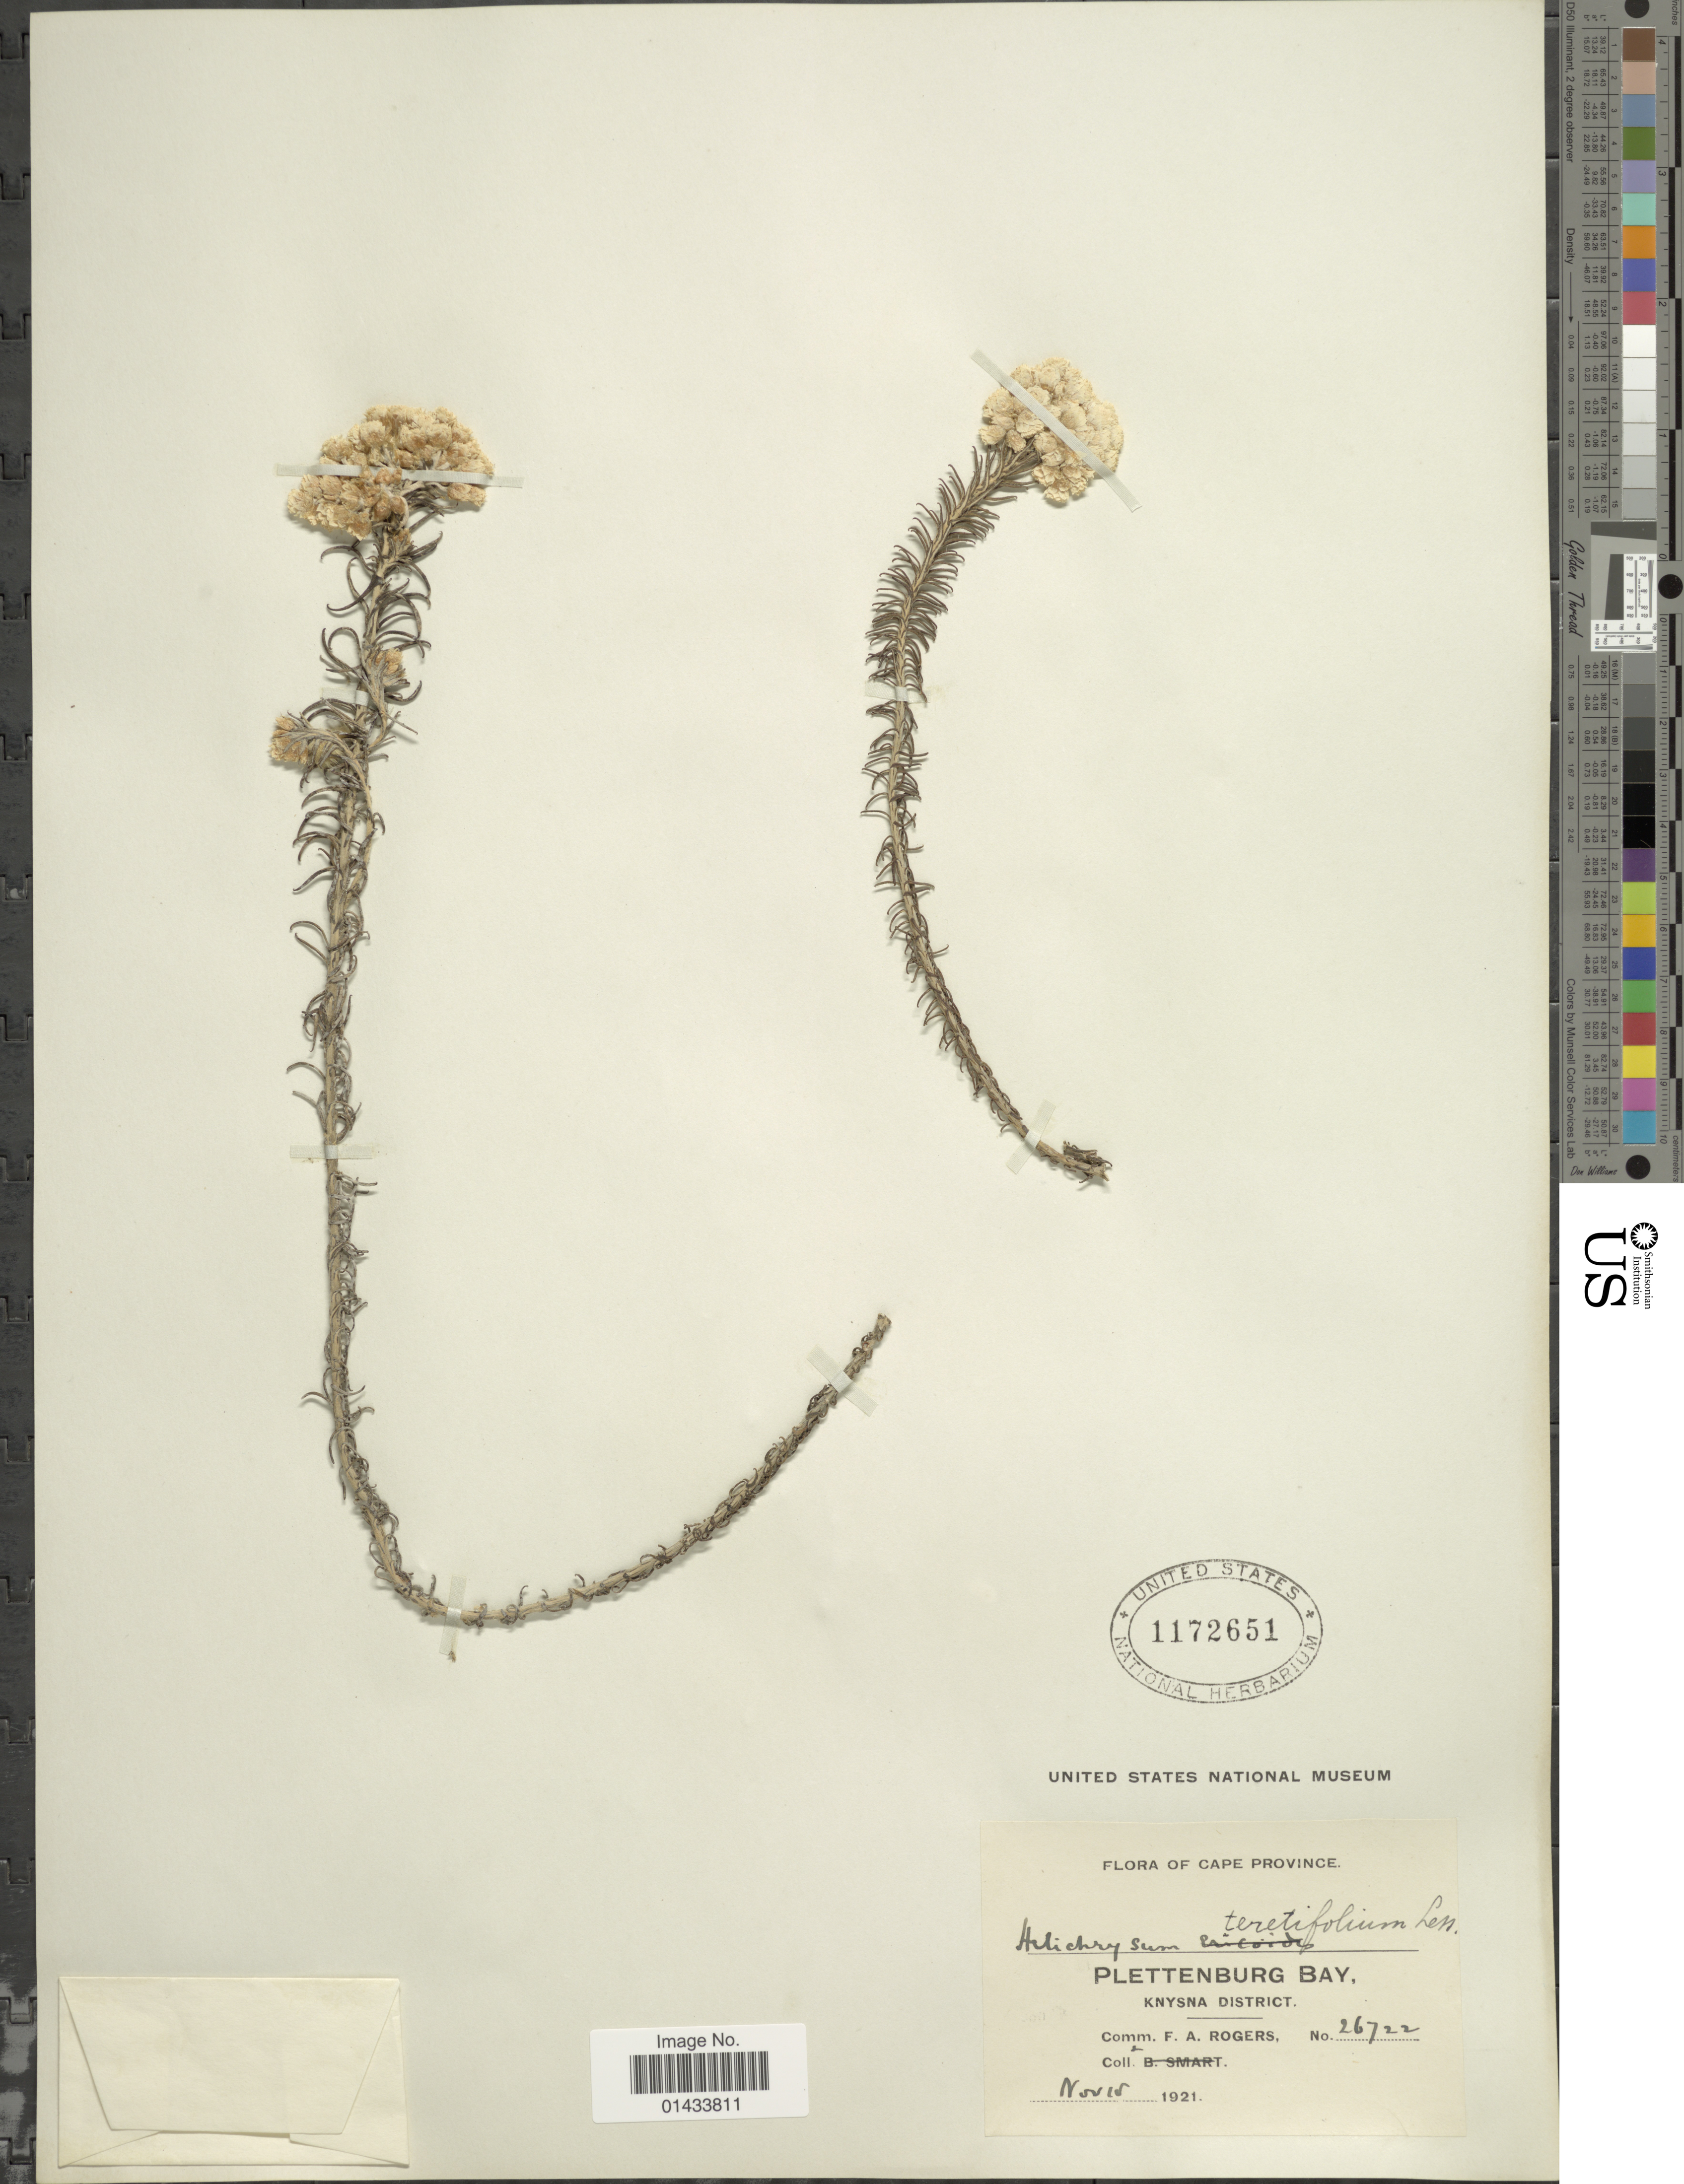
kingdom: Plantae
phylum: Tracheophyta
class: Magnoliopsida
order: Asterales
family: Asteraceae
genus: Helichrysum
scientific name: Helichrysum teretifolium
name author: Sweet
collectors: F. A. Rogers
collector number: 26722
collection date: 1921-11-18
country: South Africa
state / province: Western Cape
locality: Plettenburg Bay, Knysna District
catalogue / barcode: US 1172651